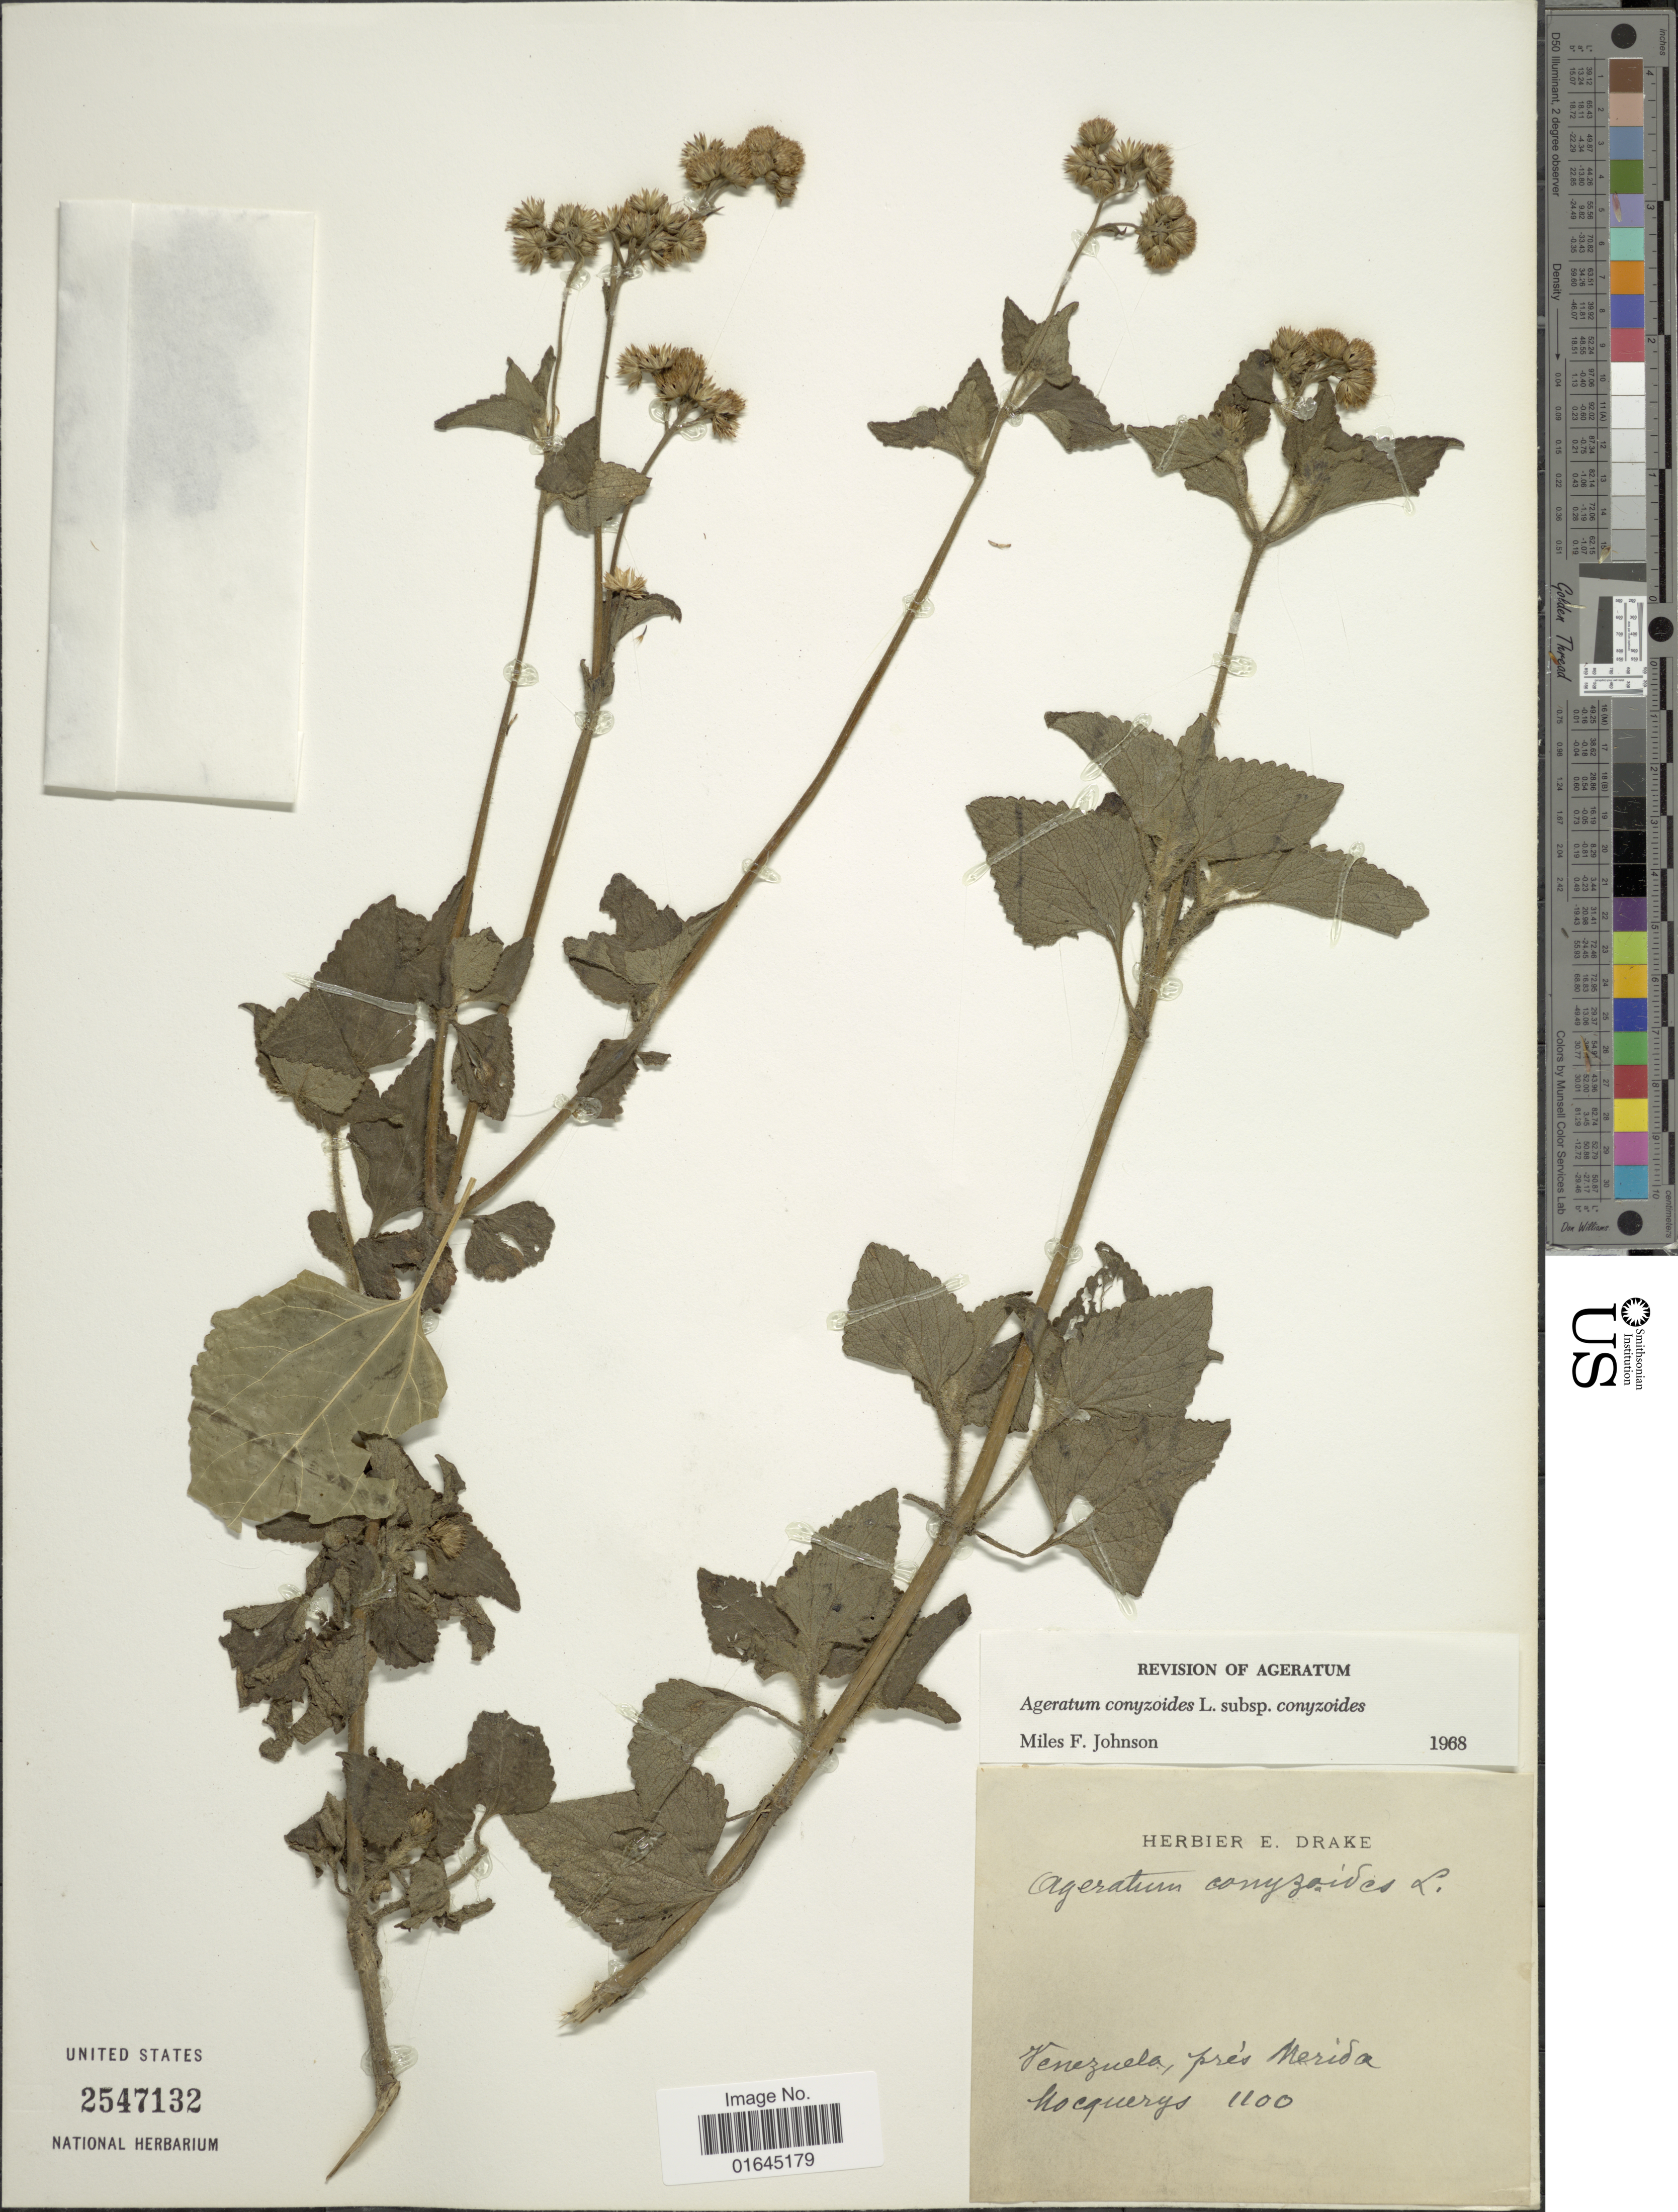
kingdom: Plantae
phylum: Tracheophyta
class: Magnoliopsida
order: Asterales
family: Asteraceae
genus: Ageratum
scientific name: Ageratum conyzoides subsp. conyzoides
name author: L.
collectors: A. Mocquerys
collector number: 1100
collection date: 1893/1894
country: Venezuela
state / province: Mérida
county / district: Libertador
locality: Mérida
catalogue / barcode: US 2547132